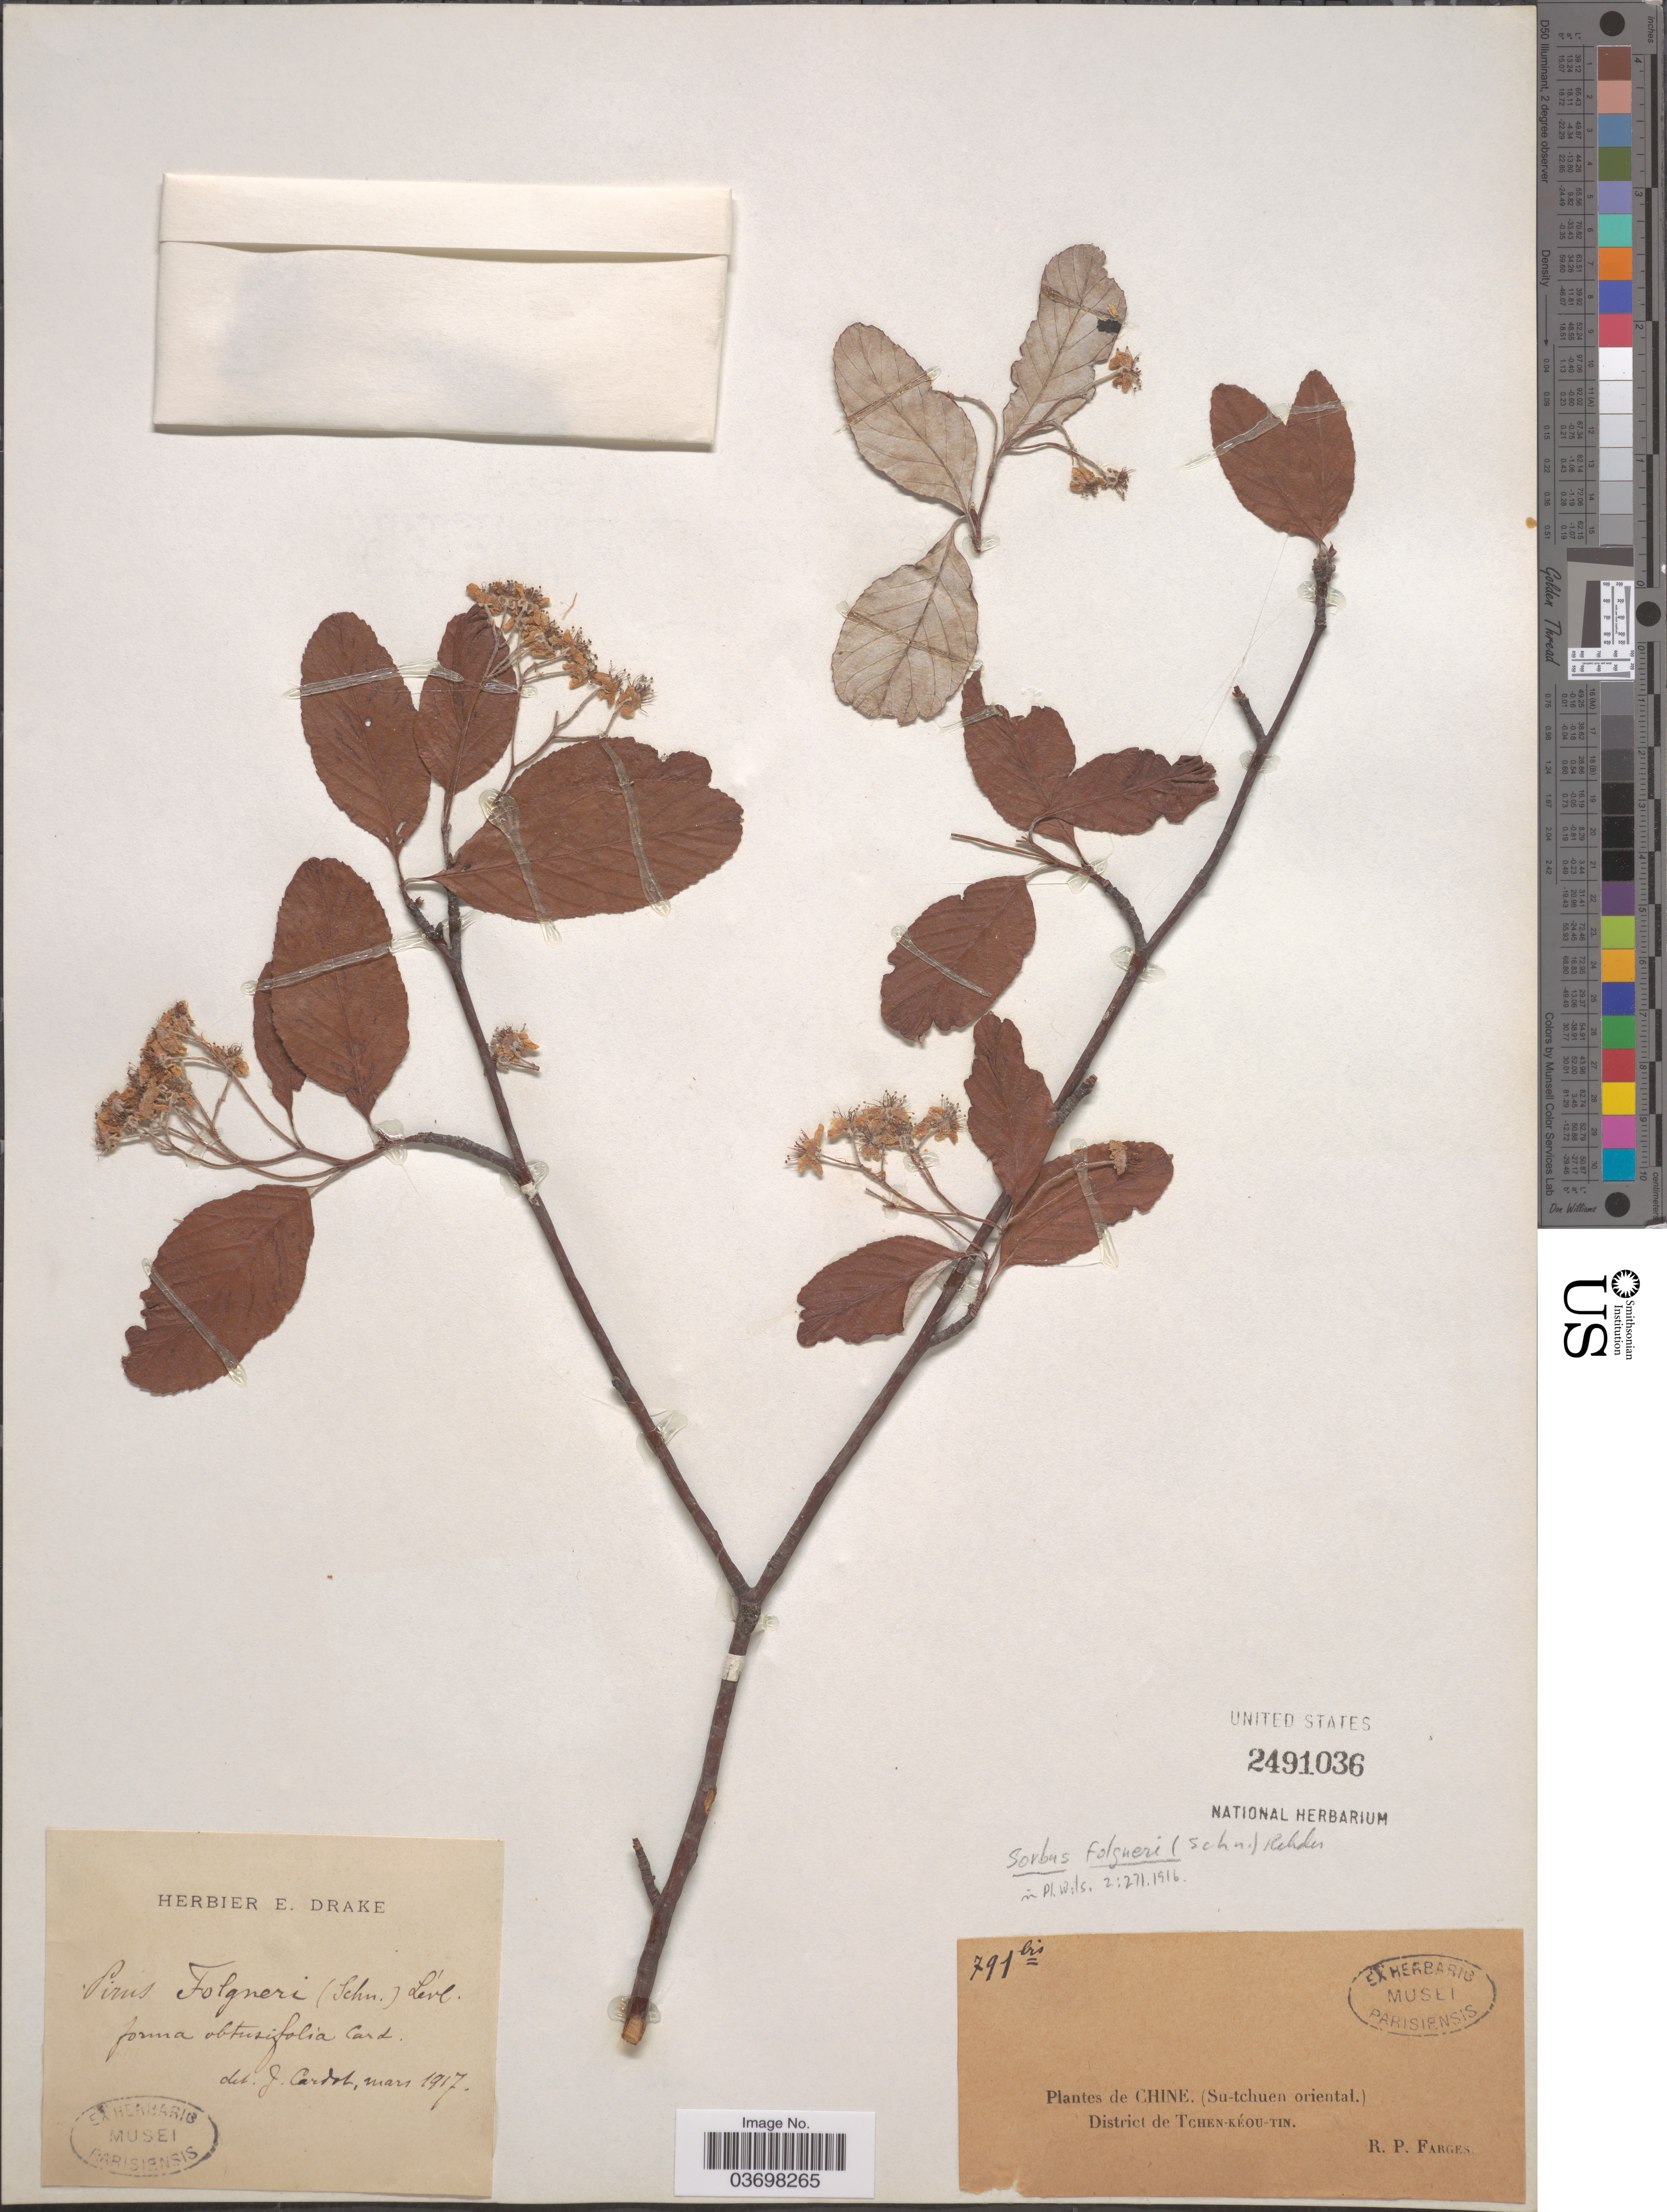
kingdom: Plantae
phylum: Tracheophyta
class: Magnoliopsida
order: Rosales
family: Rosaceae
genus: Sorbus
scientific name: Sorbus folgneri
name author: (C.K. Schneid.) Rehder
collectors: R. Farges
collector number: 791bis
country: China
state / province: Sichuan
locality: Chine. (Su-tchuen oriental). District de Tchen-kéou-tin.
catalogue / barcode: US 2491036